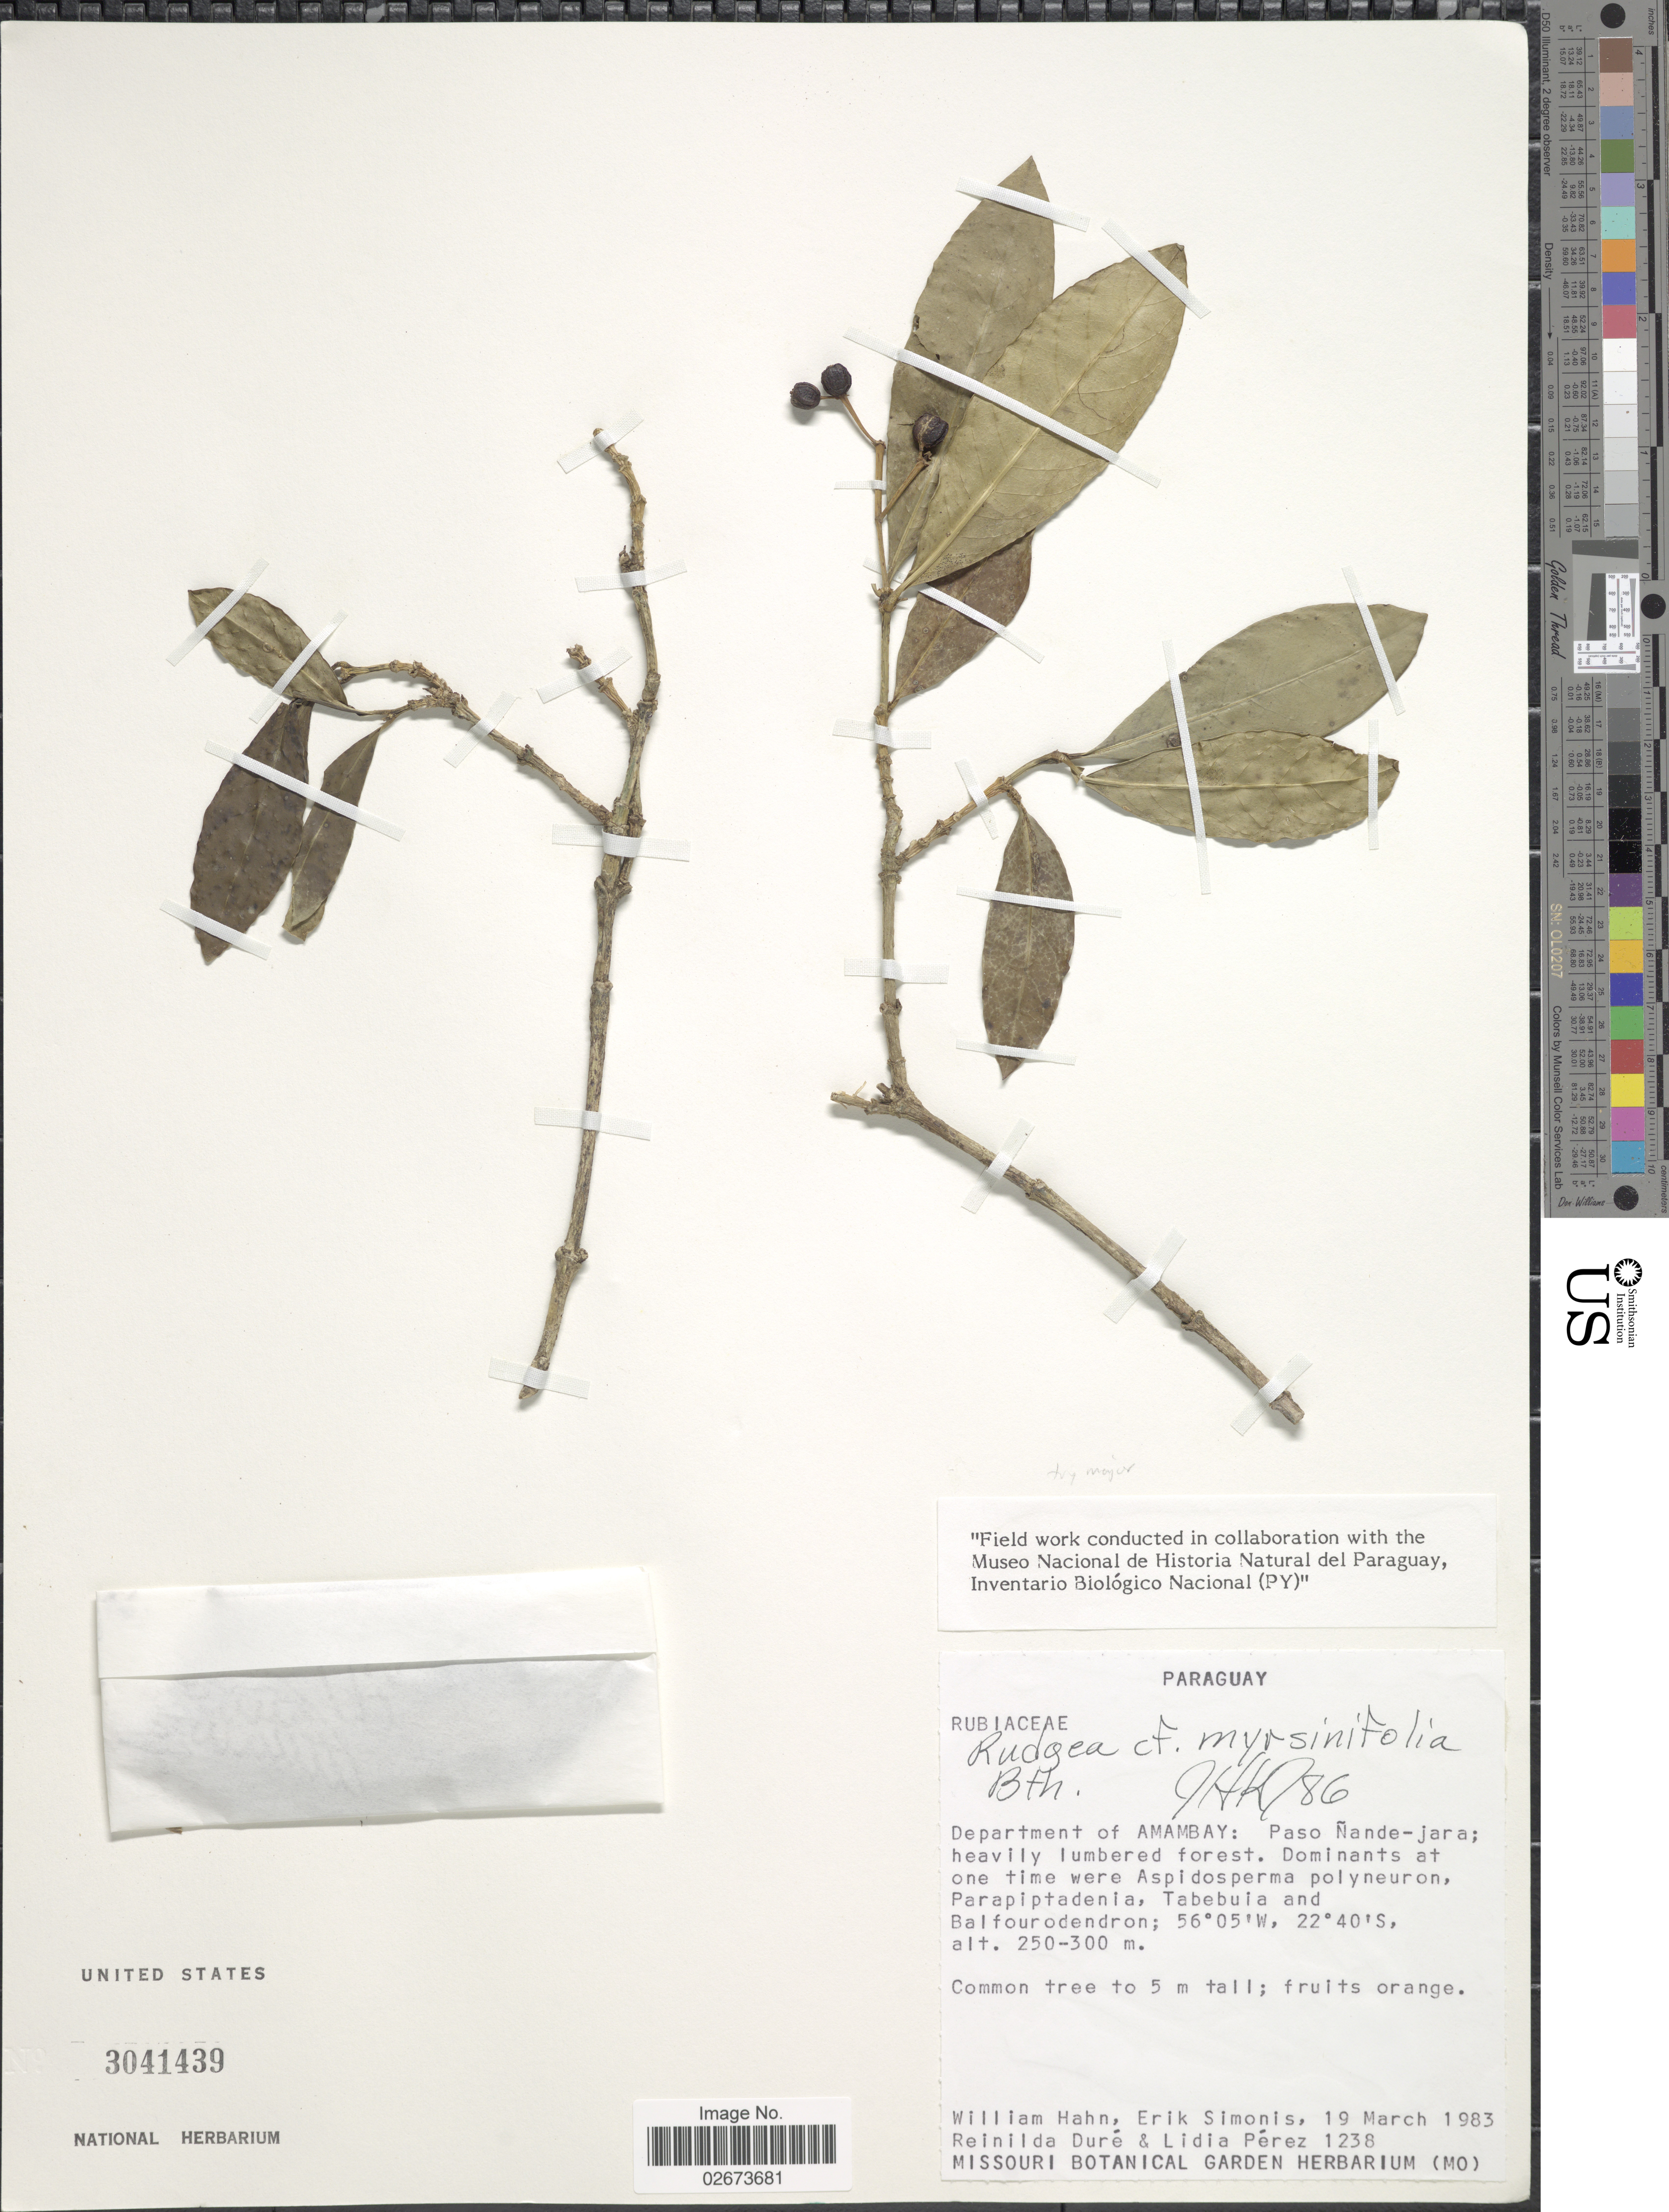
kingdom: Plantae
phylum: Tracheophyta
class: Magnoliopsida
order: Gentianales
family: Rubiaceae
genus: Rudgea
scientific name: Rudgea sp.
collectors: W. Hahn, E. Simonis, R. Duré & L. Pérez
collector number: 1238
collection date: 1983-03-19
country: Paraguay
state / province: Amambay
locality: Paso Nande-jara; heavily lumbered forest.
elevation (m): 250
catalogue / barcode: US 3041439